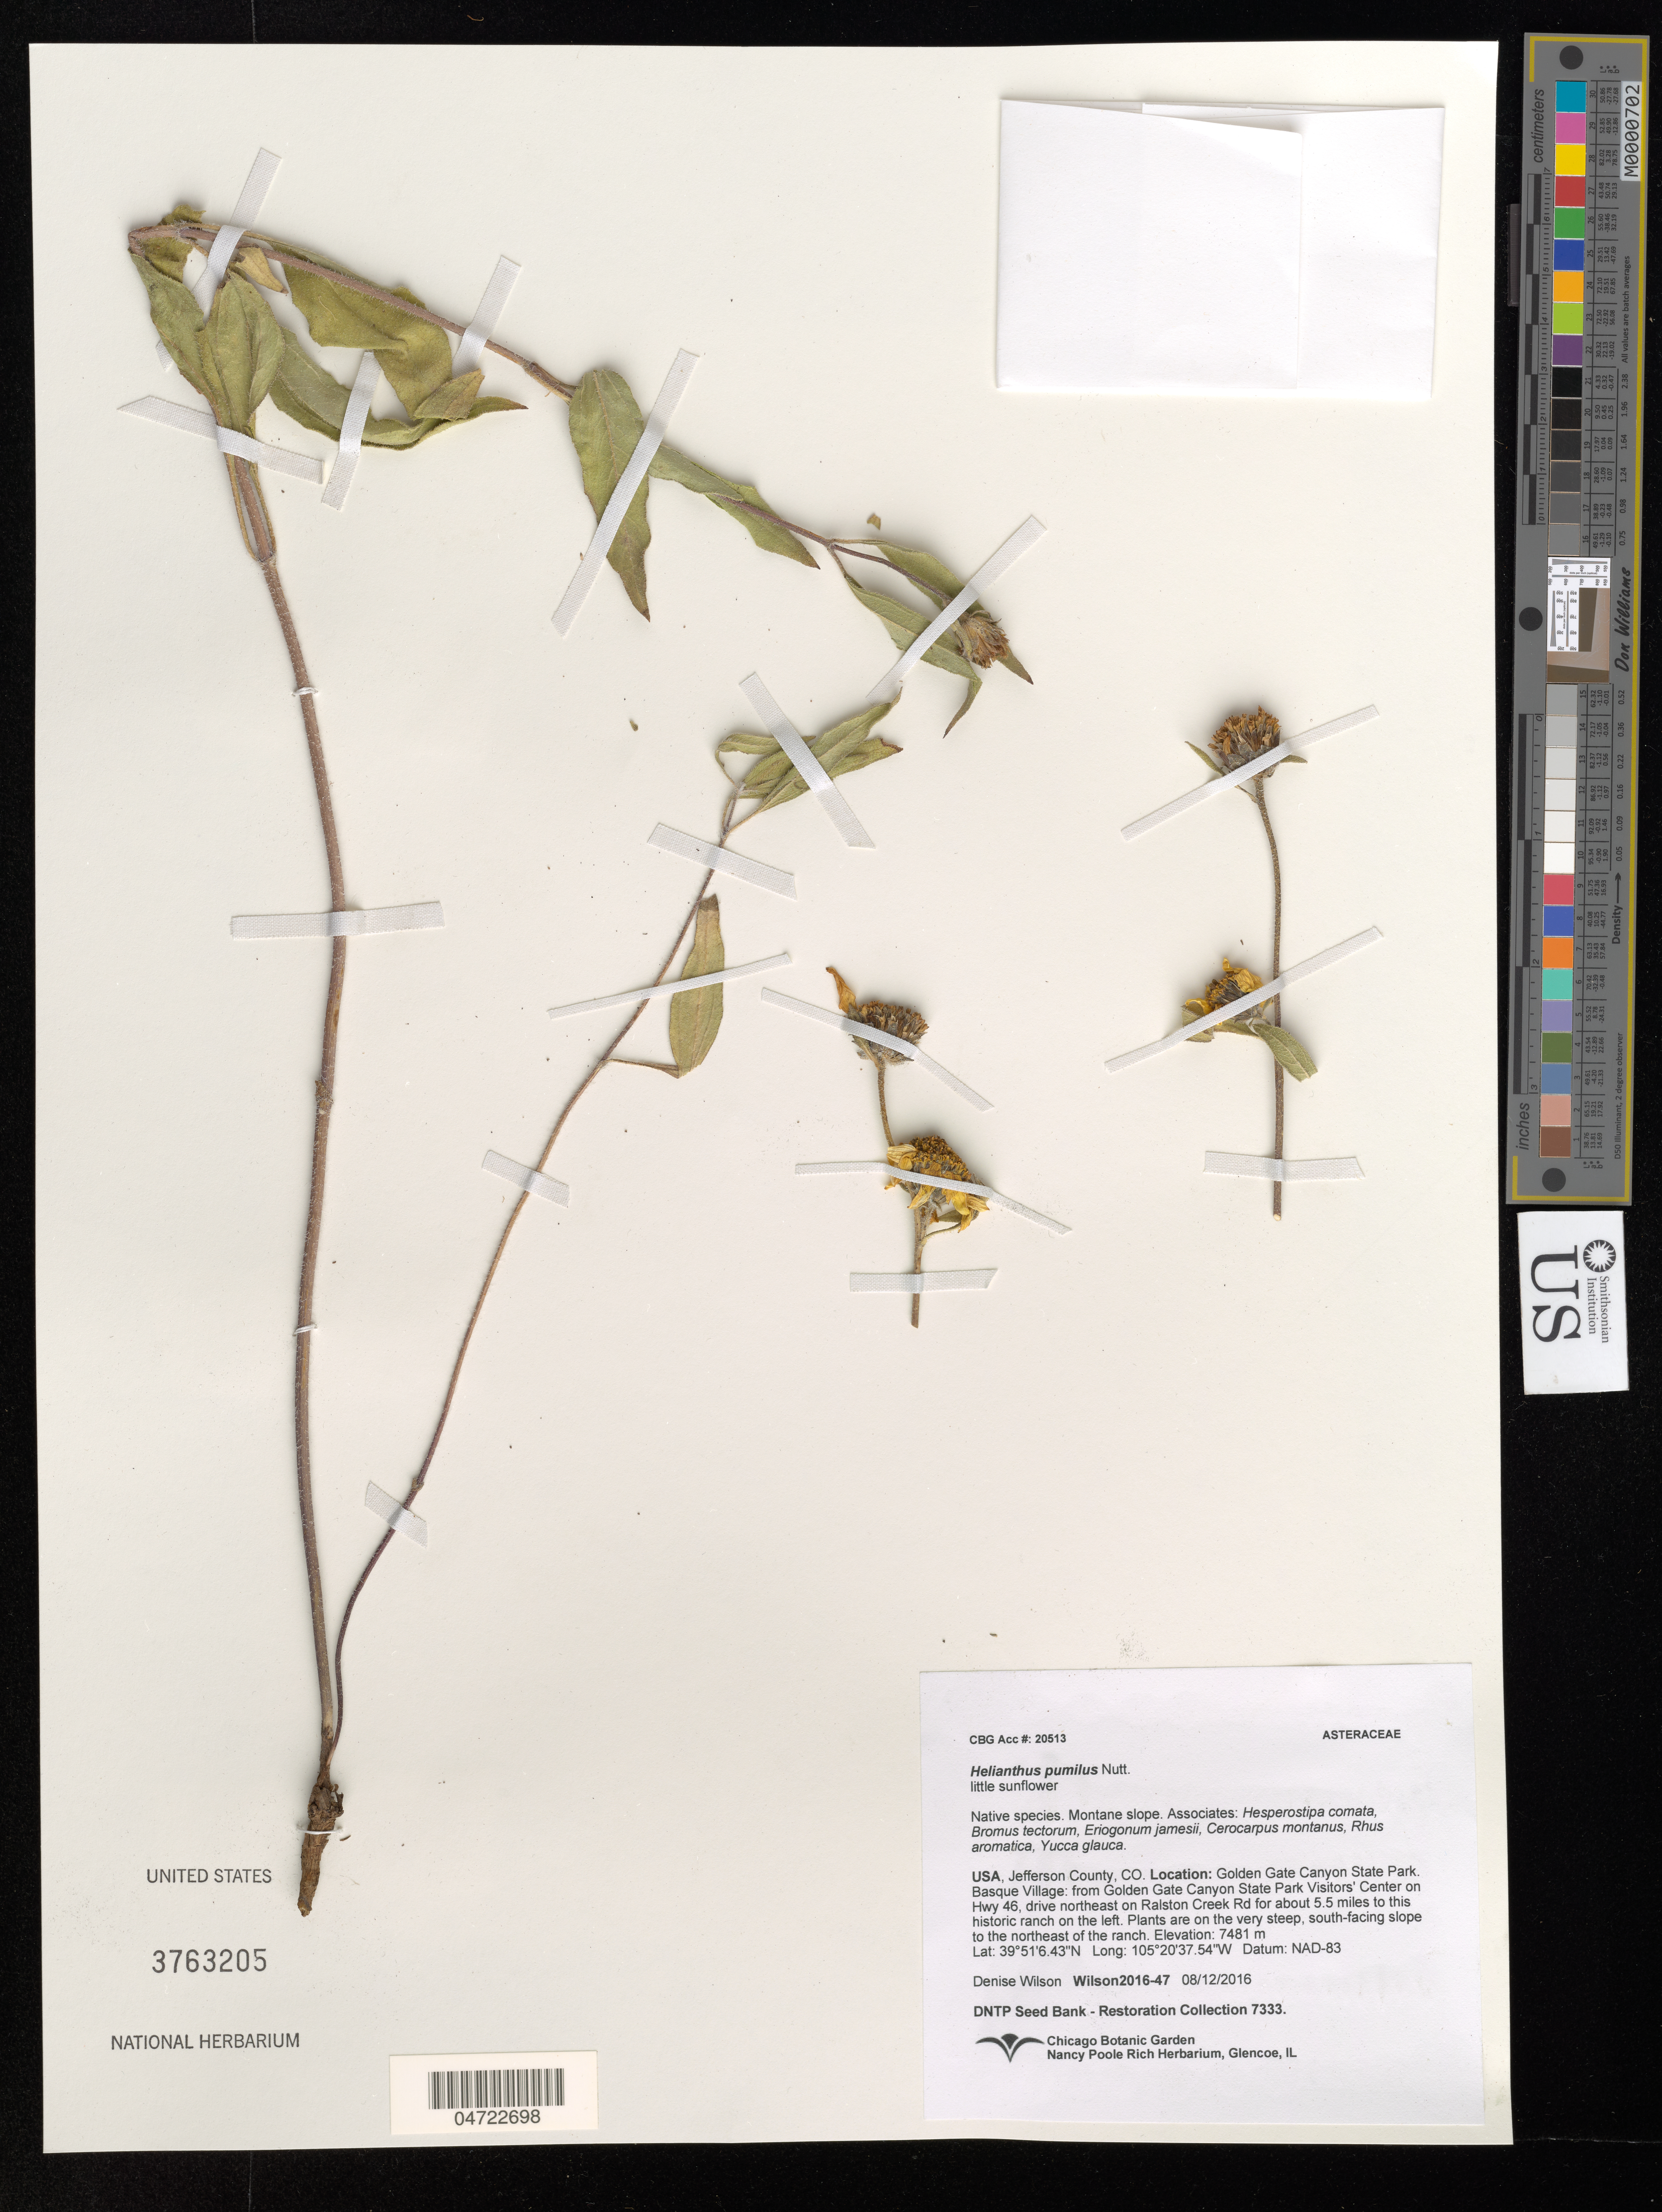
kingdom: Plantae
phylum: Tracheophyta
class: Magnoliopsida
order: Asterales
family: Asteraceae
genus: Helianthus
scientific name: Helianthus pumilis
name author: Nutt.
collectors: D. Wilson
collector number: Wilson2016-47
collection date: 2016-08-12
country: United States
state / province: Colorado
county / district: Jefferson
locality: Jefferson County. Golden Gate Canyon State Park. Basque Village: from Golden Gate Canyon State Park Visitors' Center on Hwy 46, drive northeast on Ralston Creek Rd for about 5.5 miles to this historic ranch on the left. Plants are on the very steep, south-facing slope to the northeast of the ranch.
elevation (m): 7481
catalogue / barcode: US 3763205